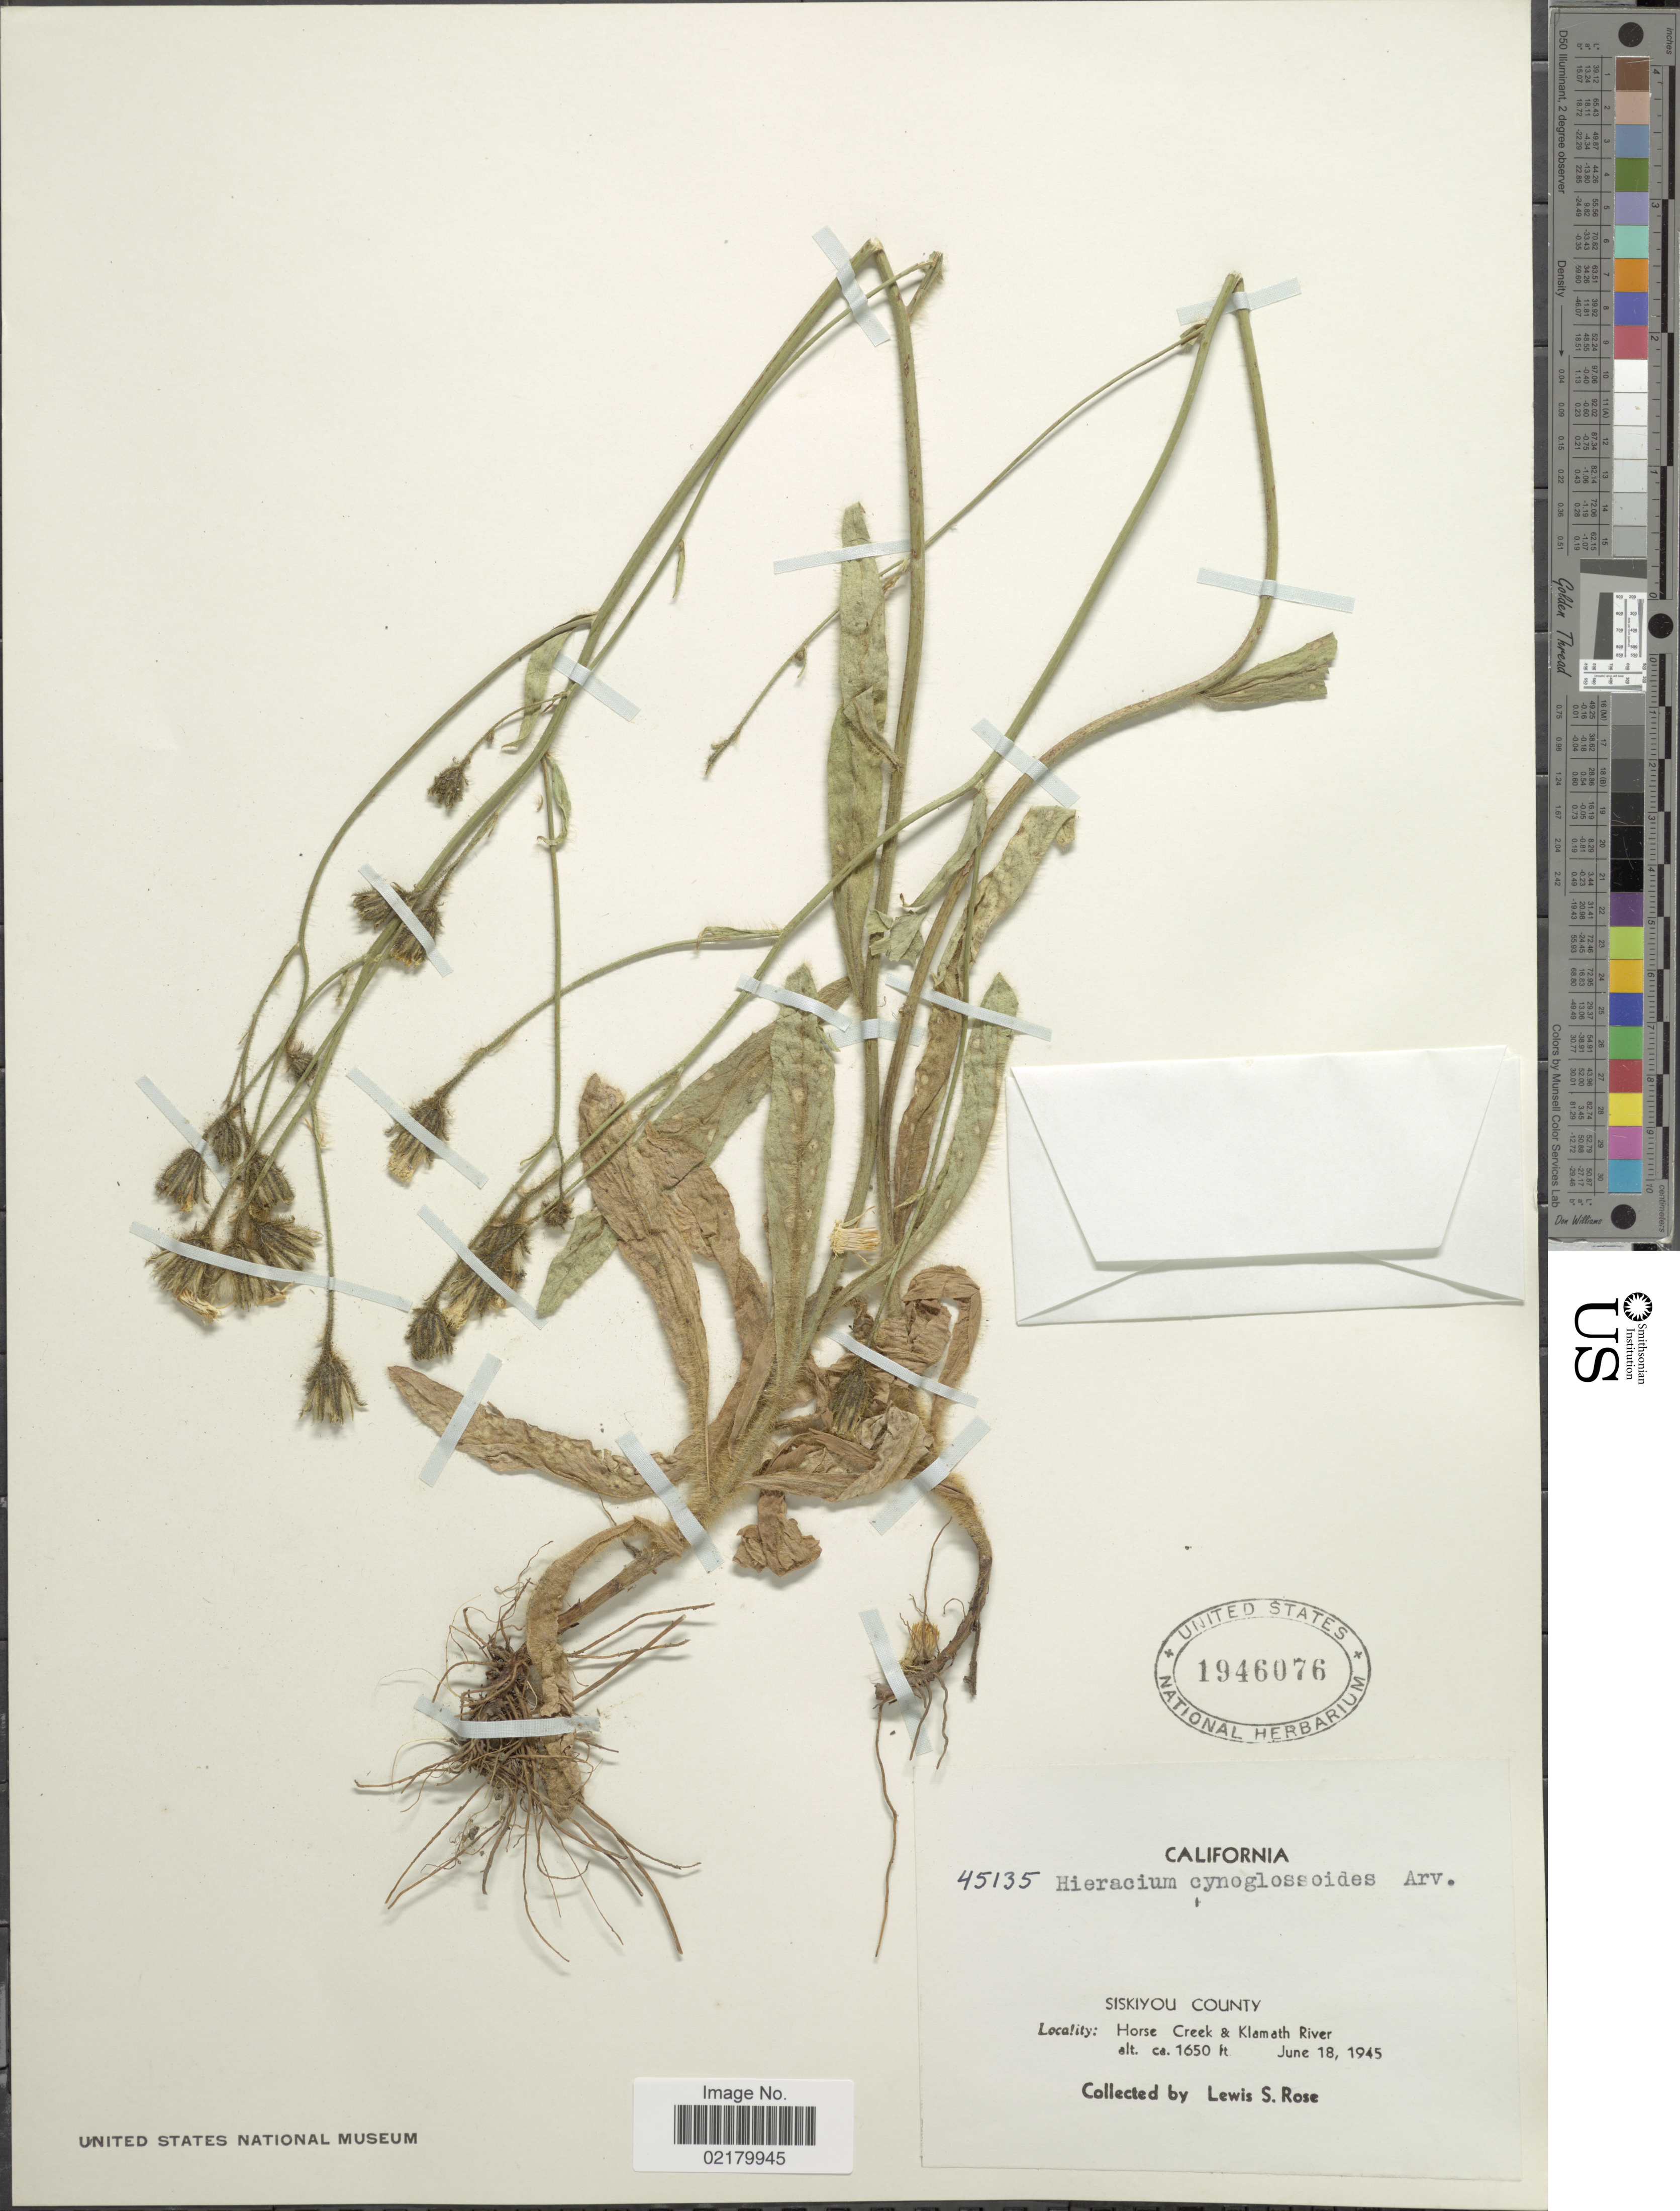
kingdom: Plantae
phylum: Tracheophyta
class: Magnoliopsida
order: Asterales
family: Asteraceae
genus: Hieracium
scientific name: Hieracium scouleri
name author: Hook.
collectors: L. S. Rose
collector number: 45135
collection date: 1945-06-18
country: United States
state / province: California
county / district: Siskiyou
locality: Siskiyou County, Horse Cree & Klamath River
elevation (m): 503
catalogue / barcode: US 1946076